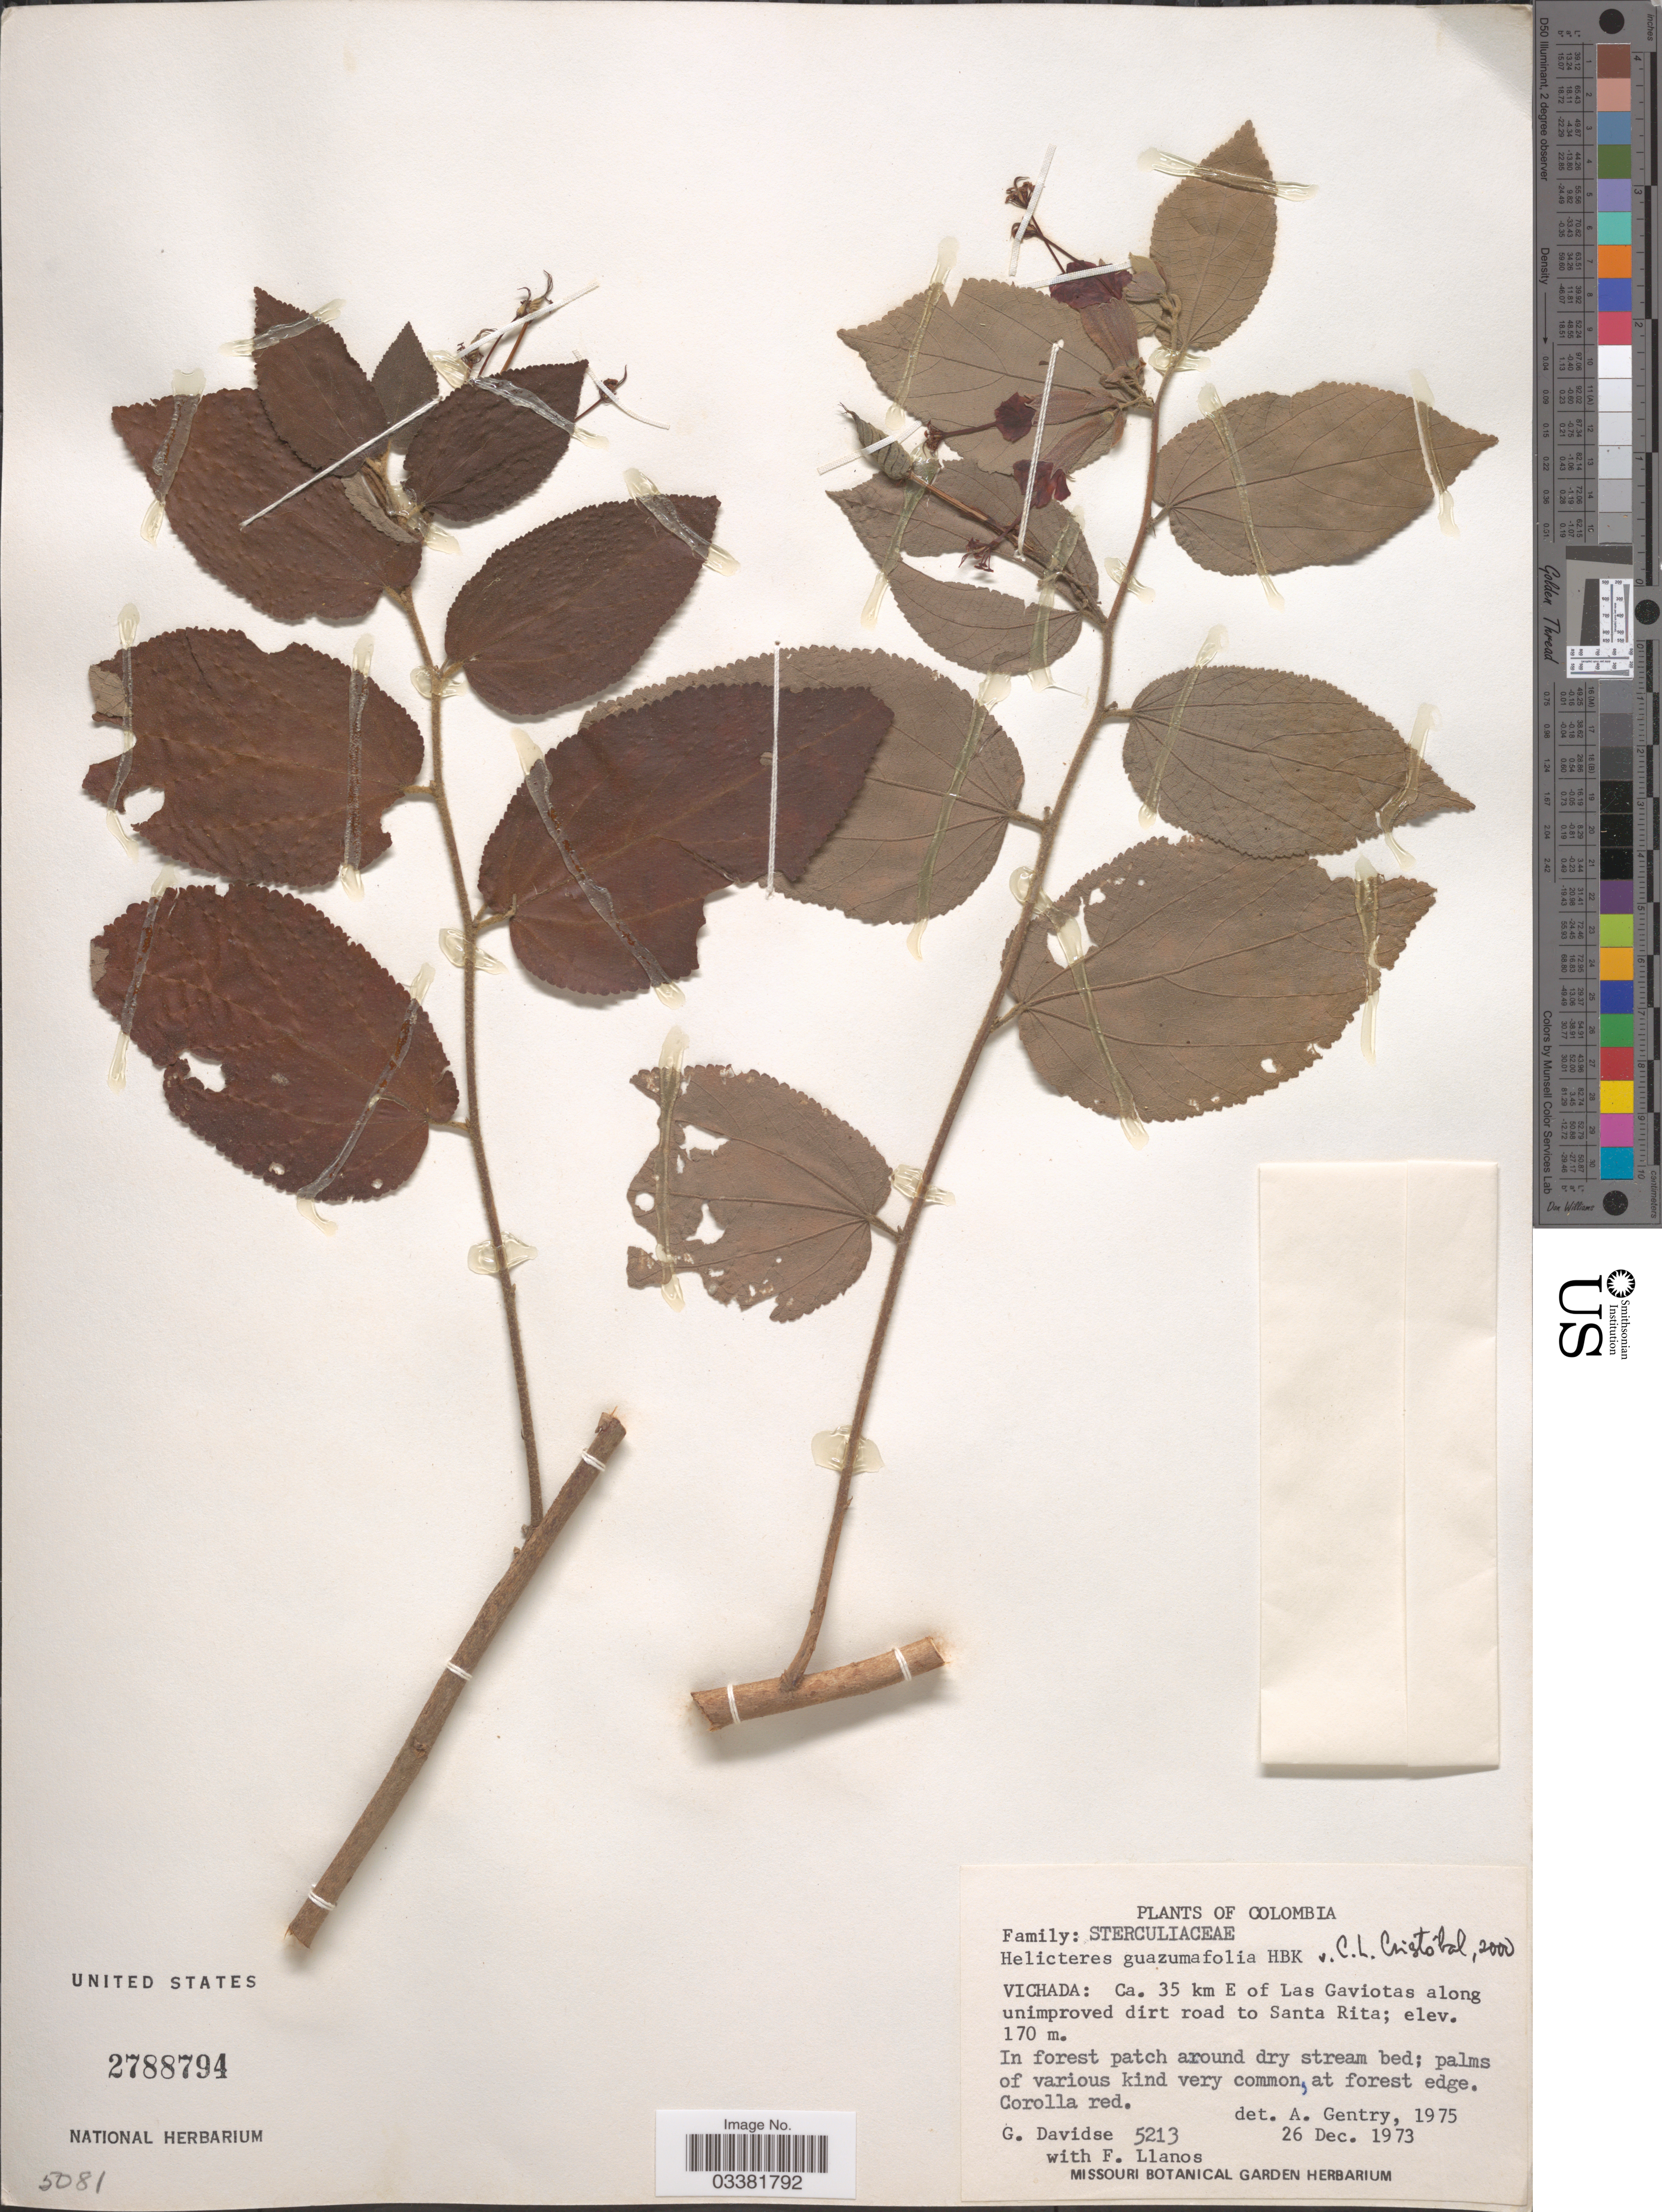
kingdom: Plantae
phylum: Tracheophyta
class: Magnoliopsida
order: Malvales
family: Malvaceae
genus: Helicteres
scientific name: Helicteres guazumifolia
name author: Kunth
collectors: G. Davidse & F. Llanos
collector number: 5213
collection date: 1973-12-26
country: Colombia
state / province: Vichada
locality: Ca. 35 km E of Las Gaviotas along unimproved dirt road to Santa Rita.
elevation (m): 170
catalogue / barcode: US 2788794